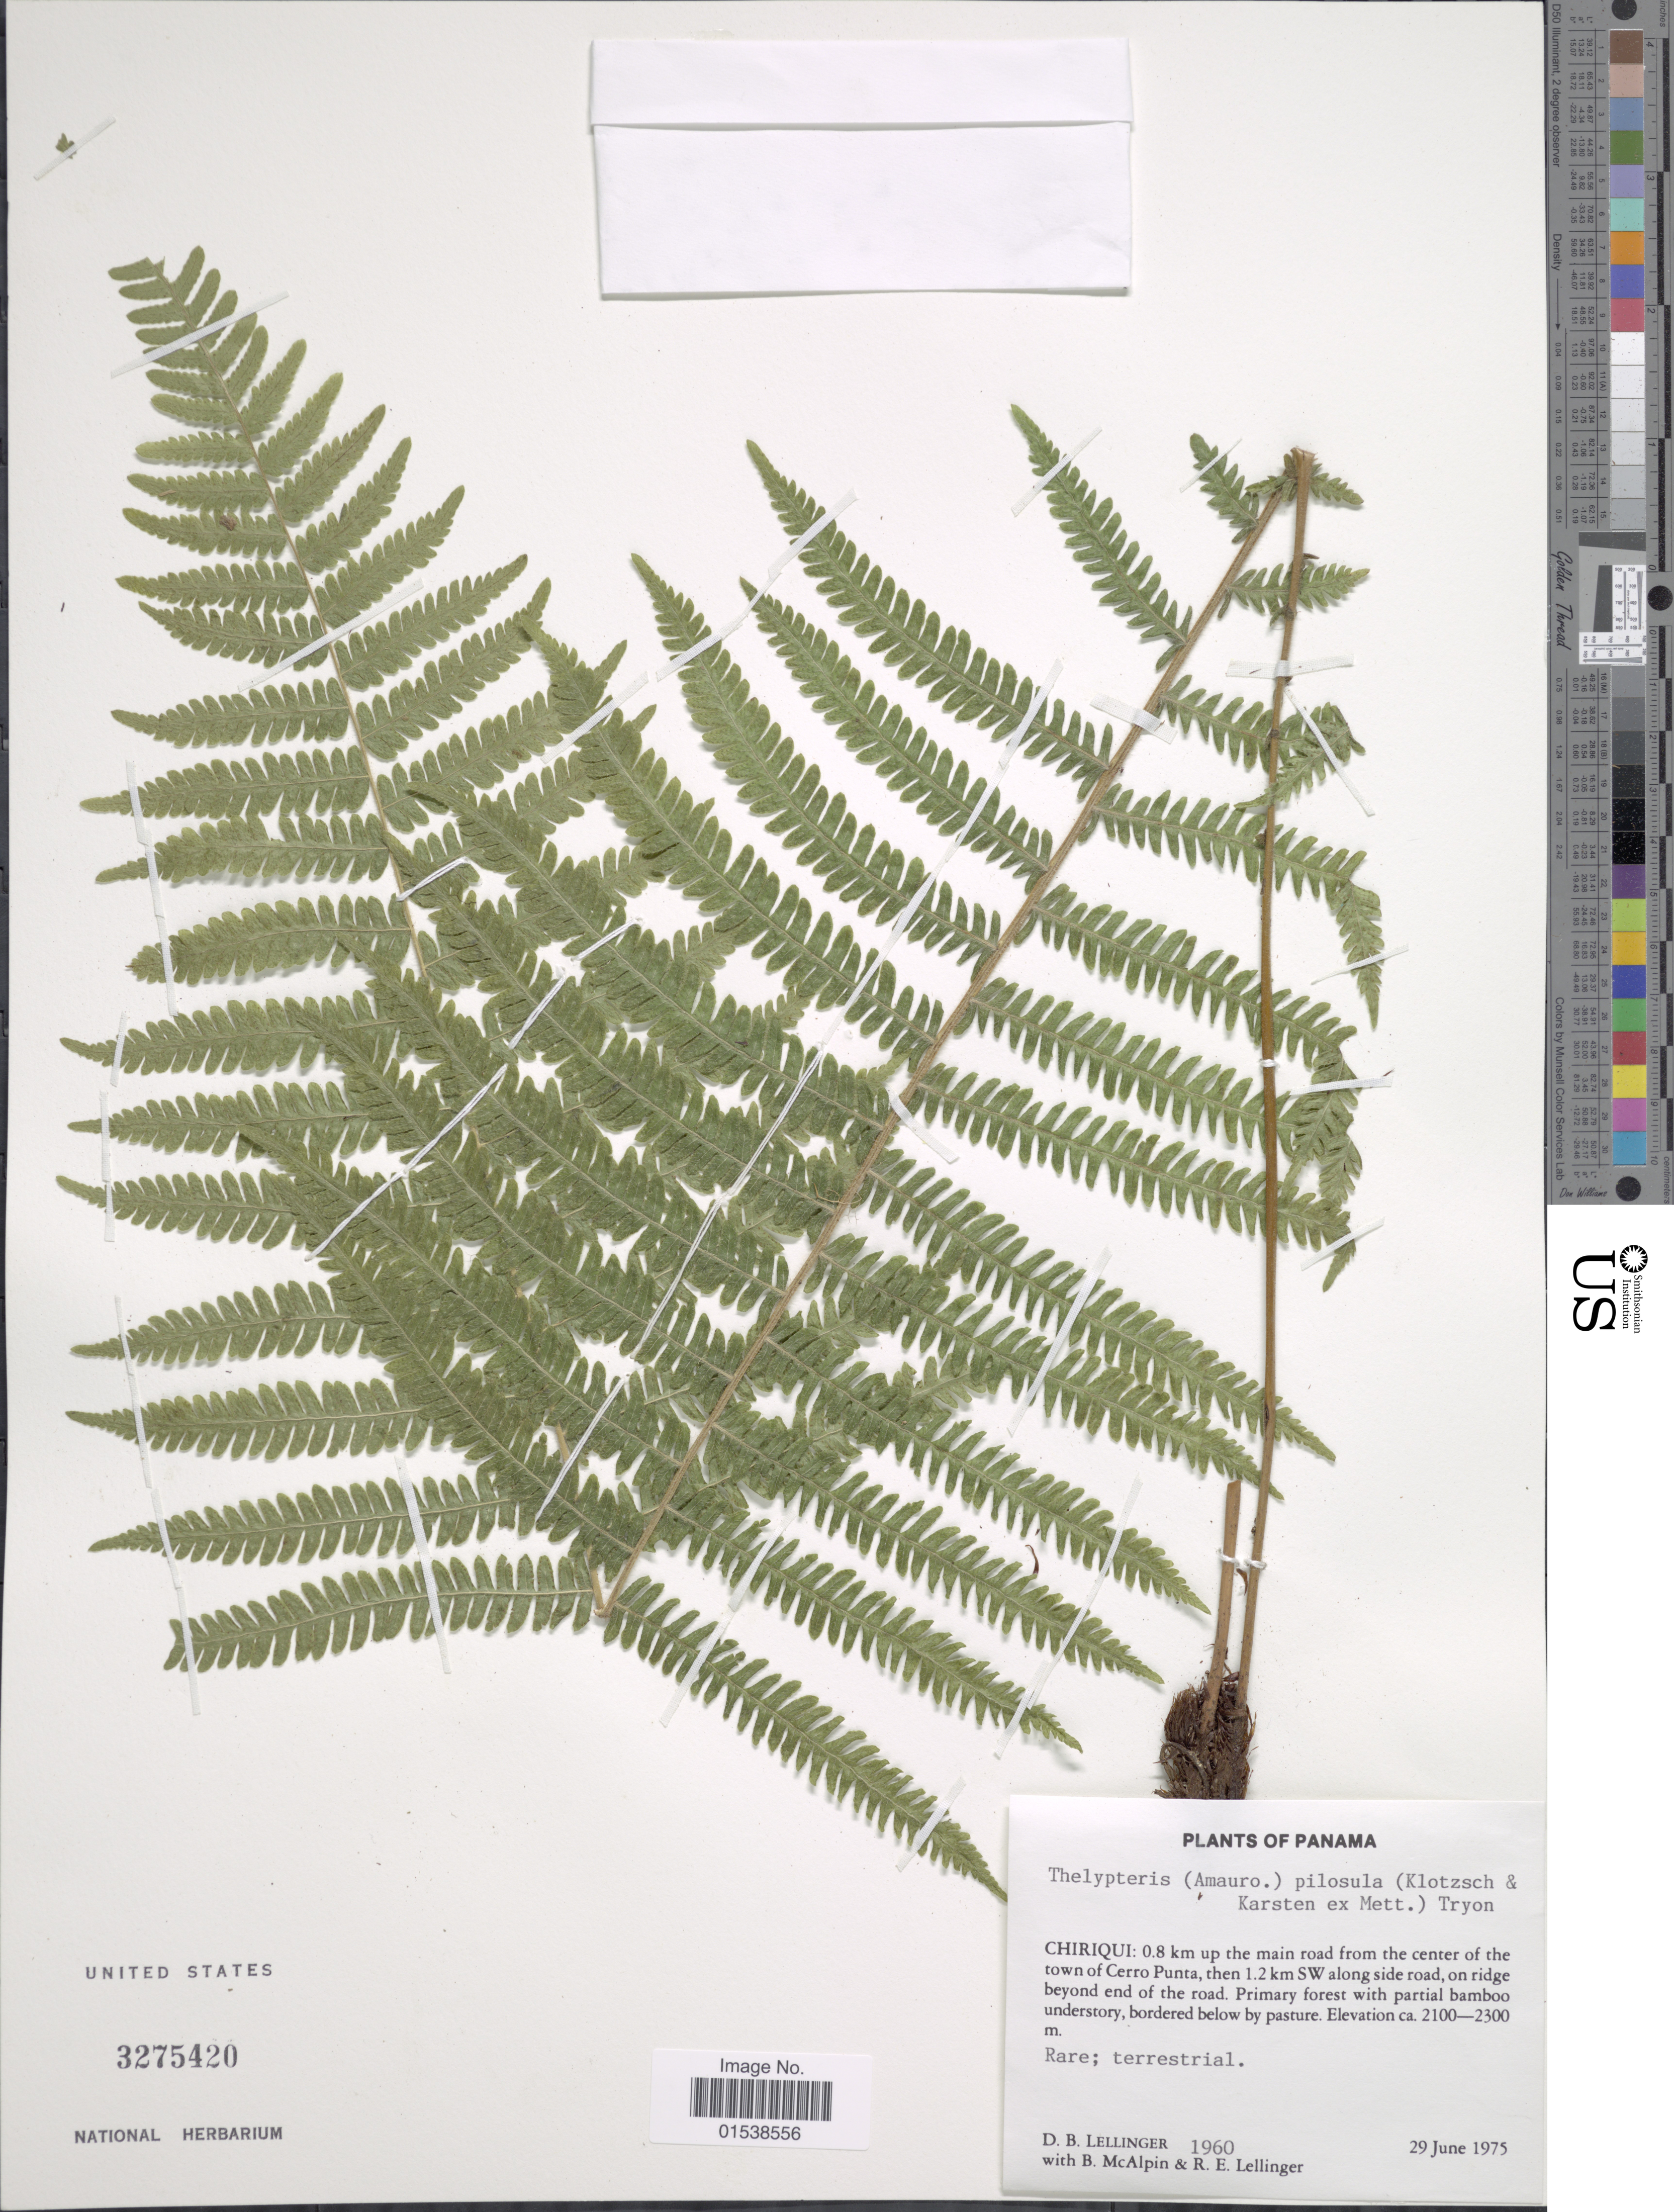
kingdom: Plantae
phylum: Tracheophyta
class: Polypodiopsida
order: Polypodiales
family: Thelypteridaceae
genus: Amauropelta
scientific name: Amauropelta pilosula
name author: (Klotzsch & H. Karst.) Á. Löve & D. Löve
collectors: D. B. Lellinger, B. McAlpin & R. E. Lellinger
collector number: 1960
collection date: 1975-06-29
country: Panama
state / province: Chiriqui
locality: Chiriqui: 0.8 km up the main road from the center of the town of Cerro Punta, then1.2 km SW along side road, on ridge beyond end of the road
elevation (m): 2100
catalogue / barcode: US 3275420